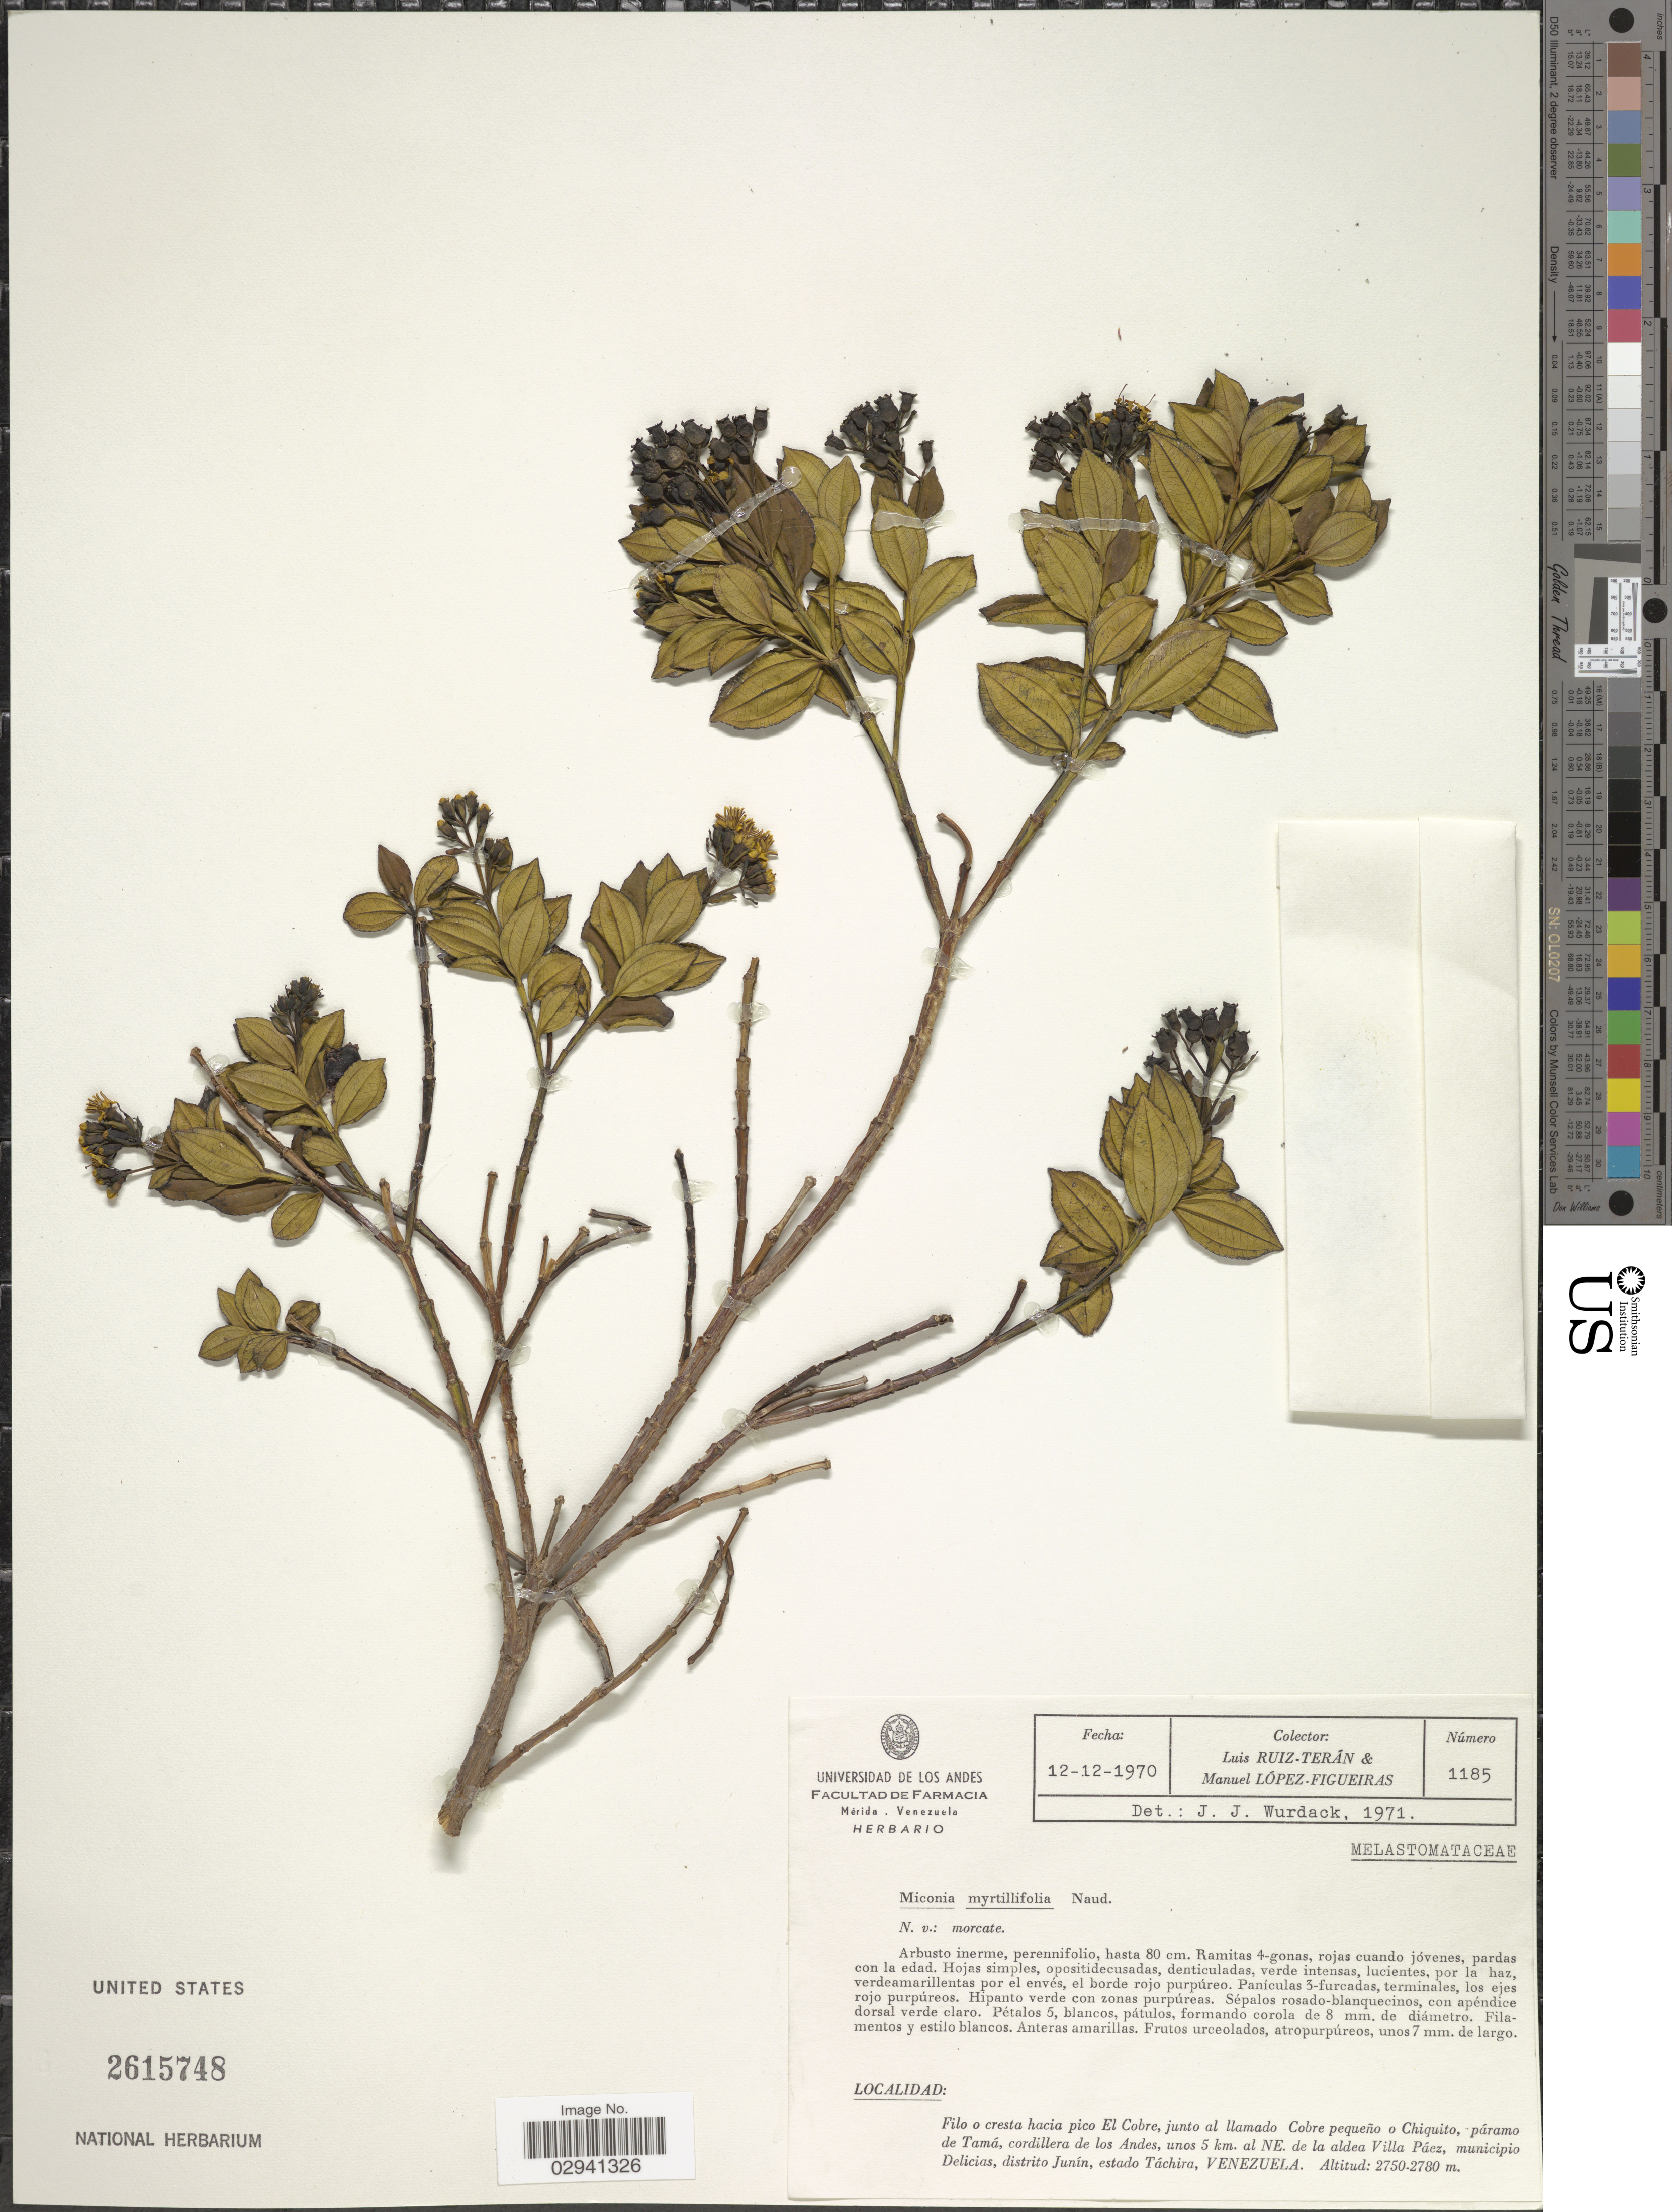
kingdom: Plantae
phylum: Tracheophyta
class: Magnoliopsida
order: Myrtales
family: Melastomataceae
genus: Miconia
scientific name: Miconia myrtillifolia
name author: Naudin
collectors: L. Teran & M. López Figueiras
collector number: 1185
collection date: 1970-12-12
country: Venezuela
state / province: Tachira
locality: Filo a cresta hacia pico El Cobre, junto al llamado Cobre pequeño o Chiquito, páramo de Tamá, cordillera de los Andes, unos 5 km. al NE de la aldea Villa Páez, municipio Delicias, distrito Junín, estado Táchira.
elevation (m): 2750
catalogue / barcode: US 2615748